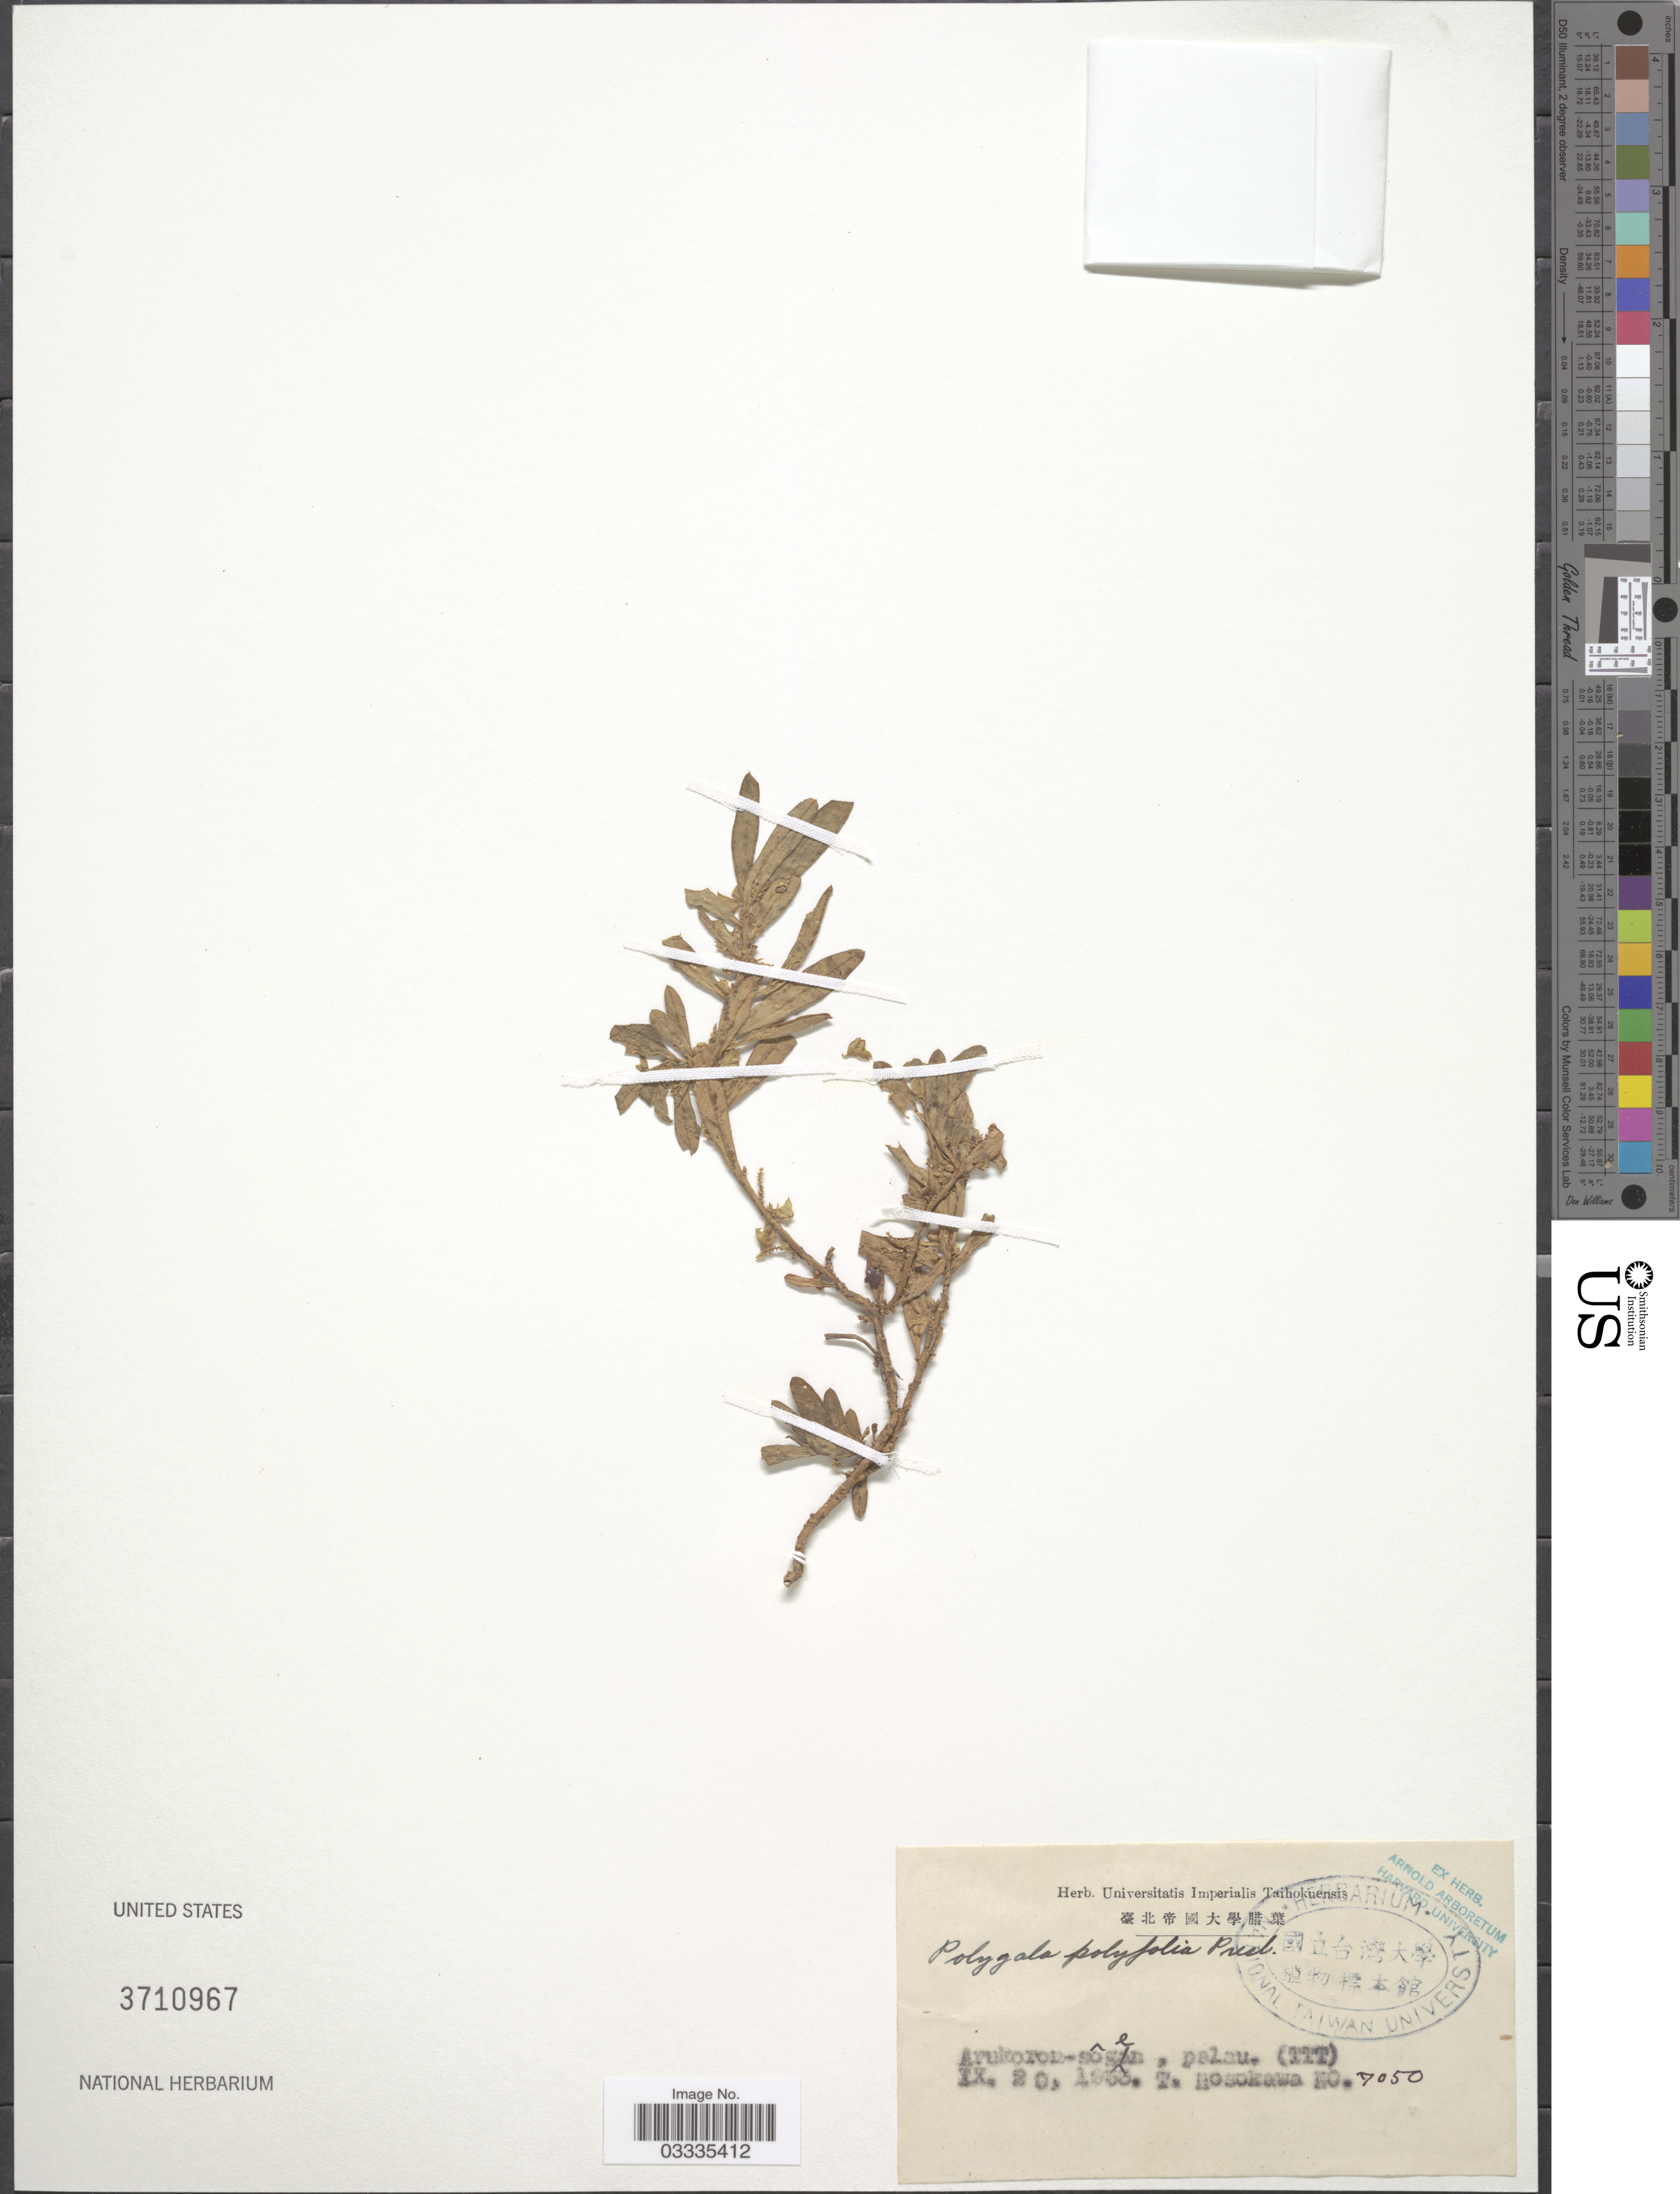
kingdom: Plantae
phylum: Tracheophyta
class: Magnoliopsida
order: Fabales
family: Polygalaceae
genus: Polygala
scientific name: Polygala polyphylla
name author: DC.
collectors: T. Hosokawa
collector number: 7050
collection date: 1933-09-20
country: Palau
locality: Arukoron-sogen, palau. (TIT)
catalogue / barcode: US 3710967